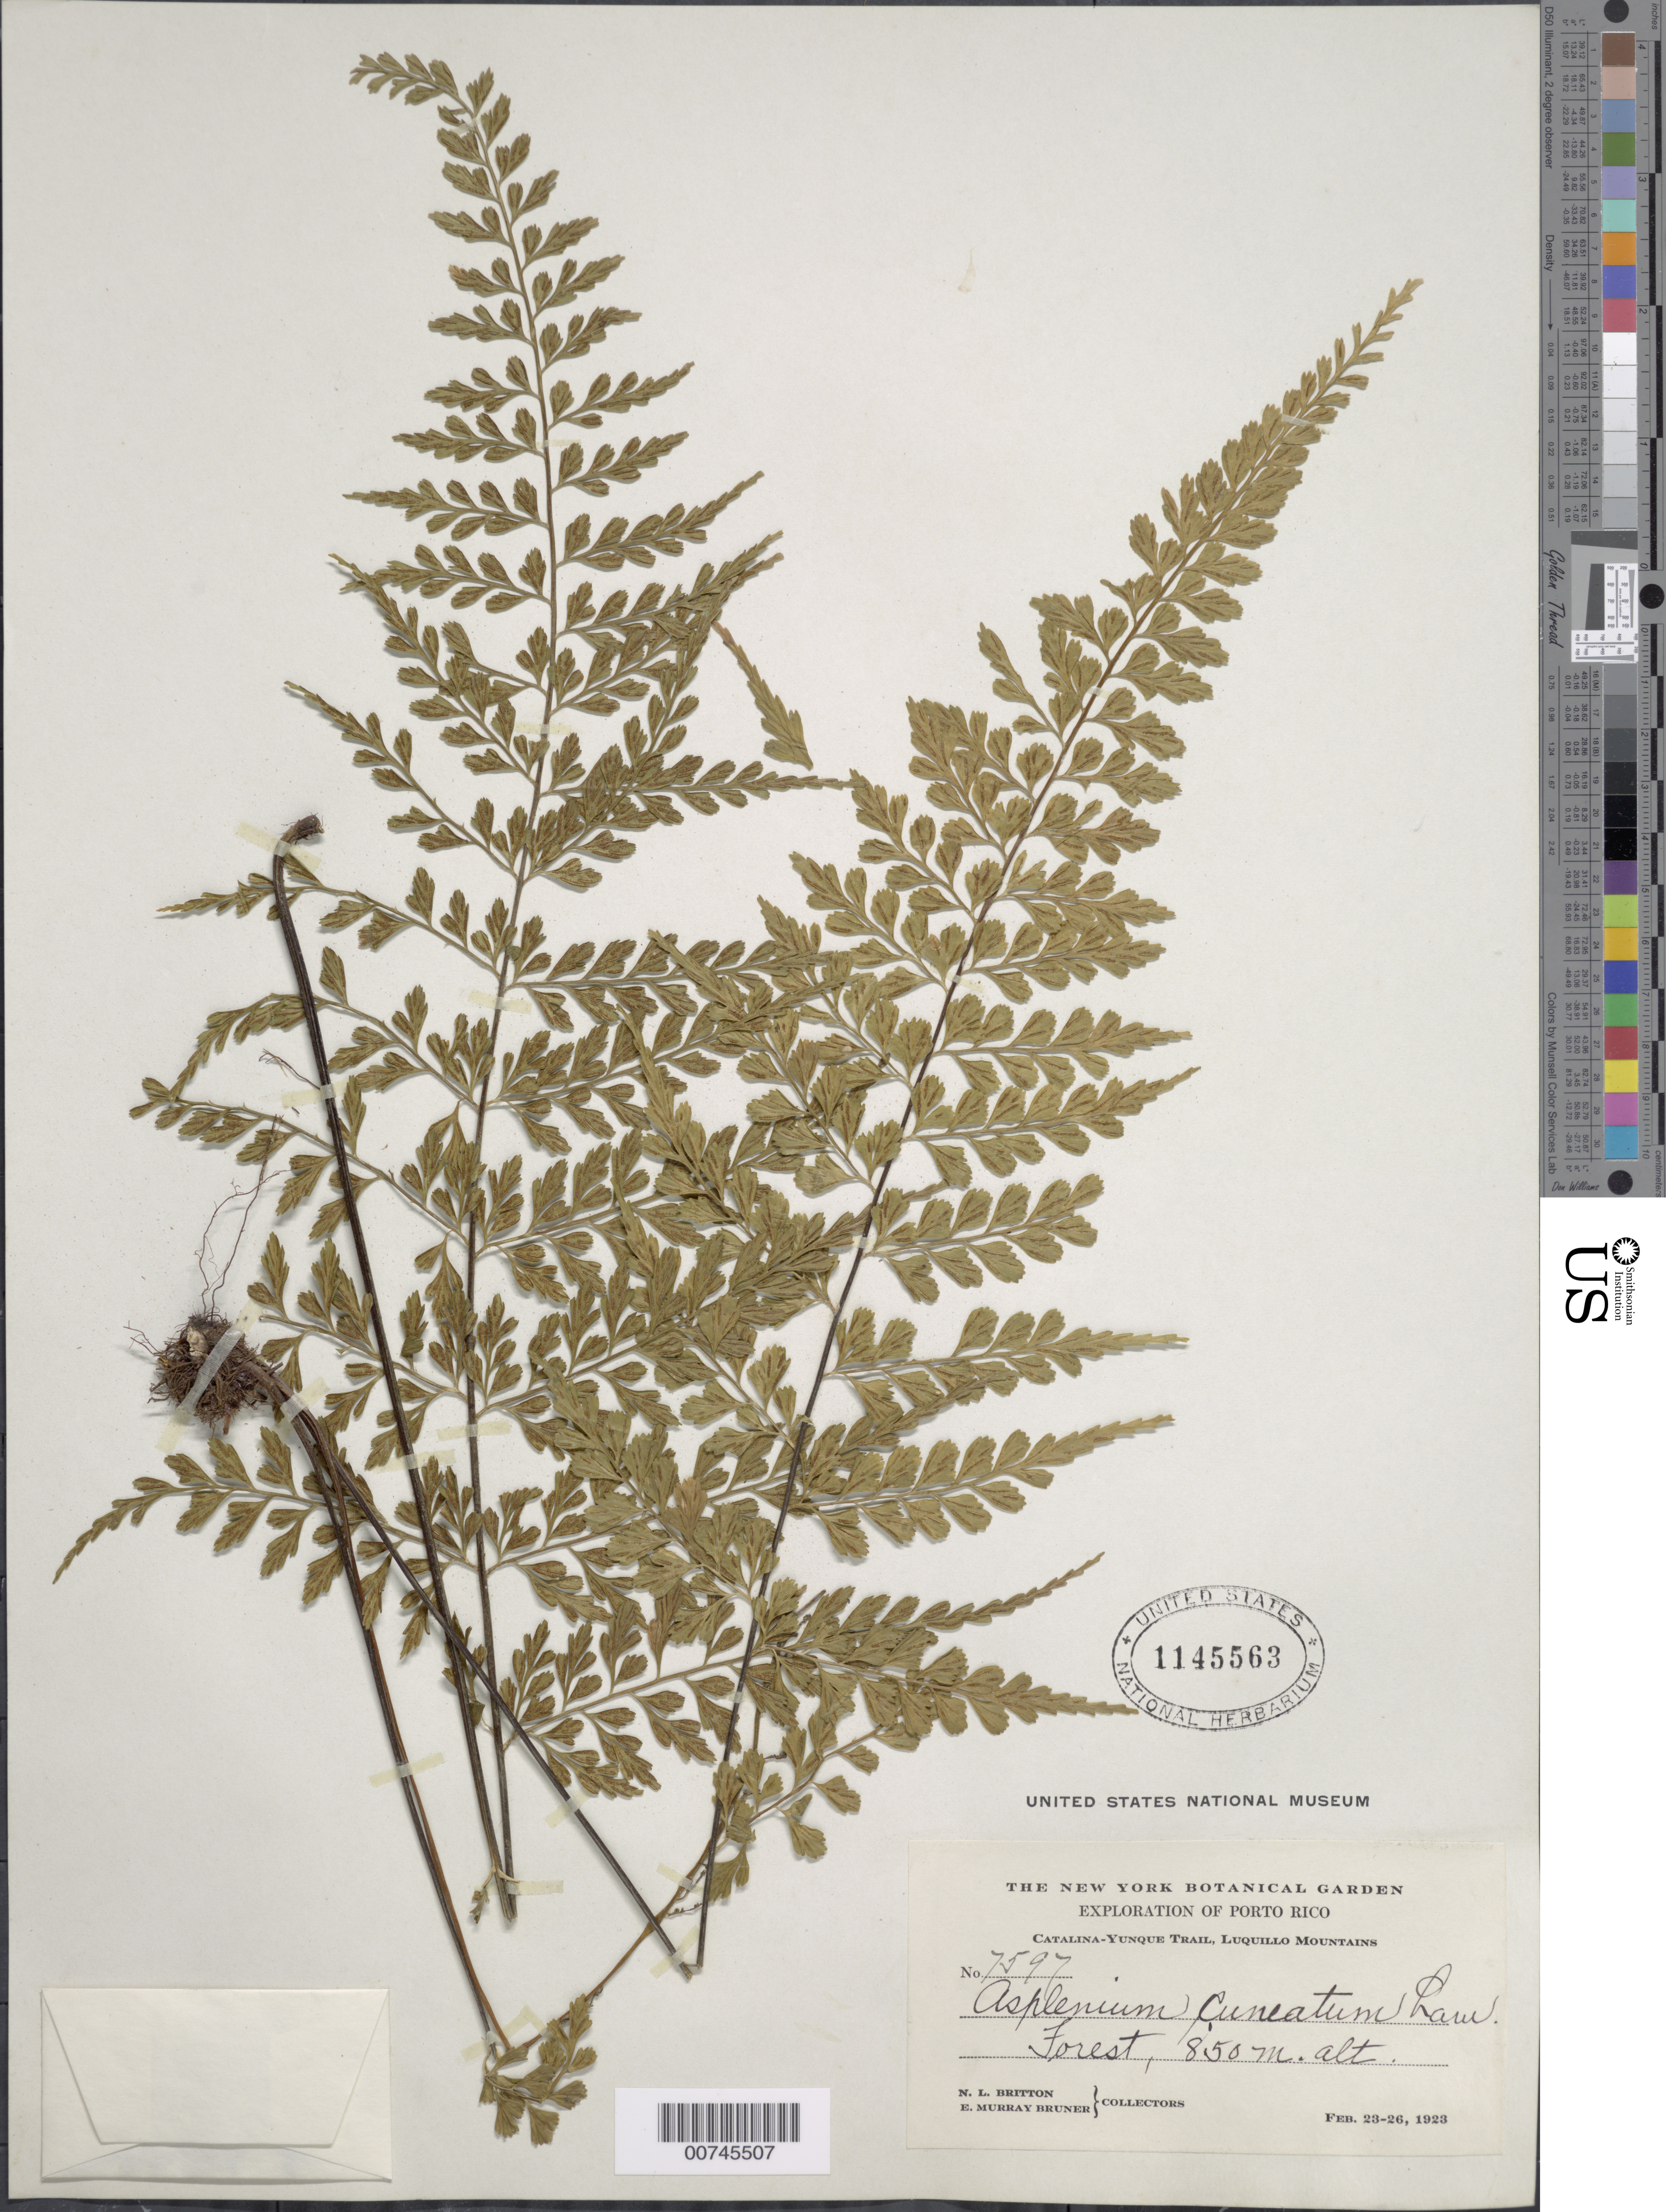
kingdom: Plantae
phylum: Tracheophyta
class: Polypodiopsida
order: Polypodiales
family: Aspleniaceae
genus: Asplenium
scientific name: Asplenium cuneatum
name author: Lam.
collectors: N. Britton & A. E. Murray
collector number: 7597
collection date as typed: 23 Feb 1923 to 26 Feb 1923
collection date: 1923-02-23/1923-02-26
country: Puerto Rico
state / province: Luquillo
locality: Catalina-Yunque Trail, Luquillo Mountains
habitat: Forest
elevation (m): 850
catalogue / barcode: US 1145563